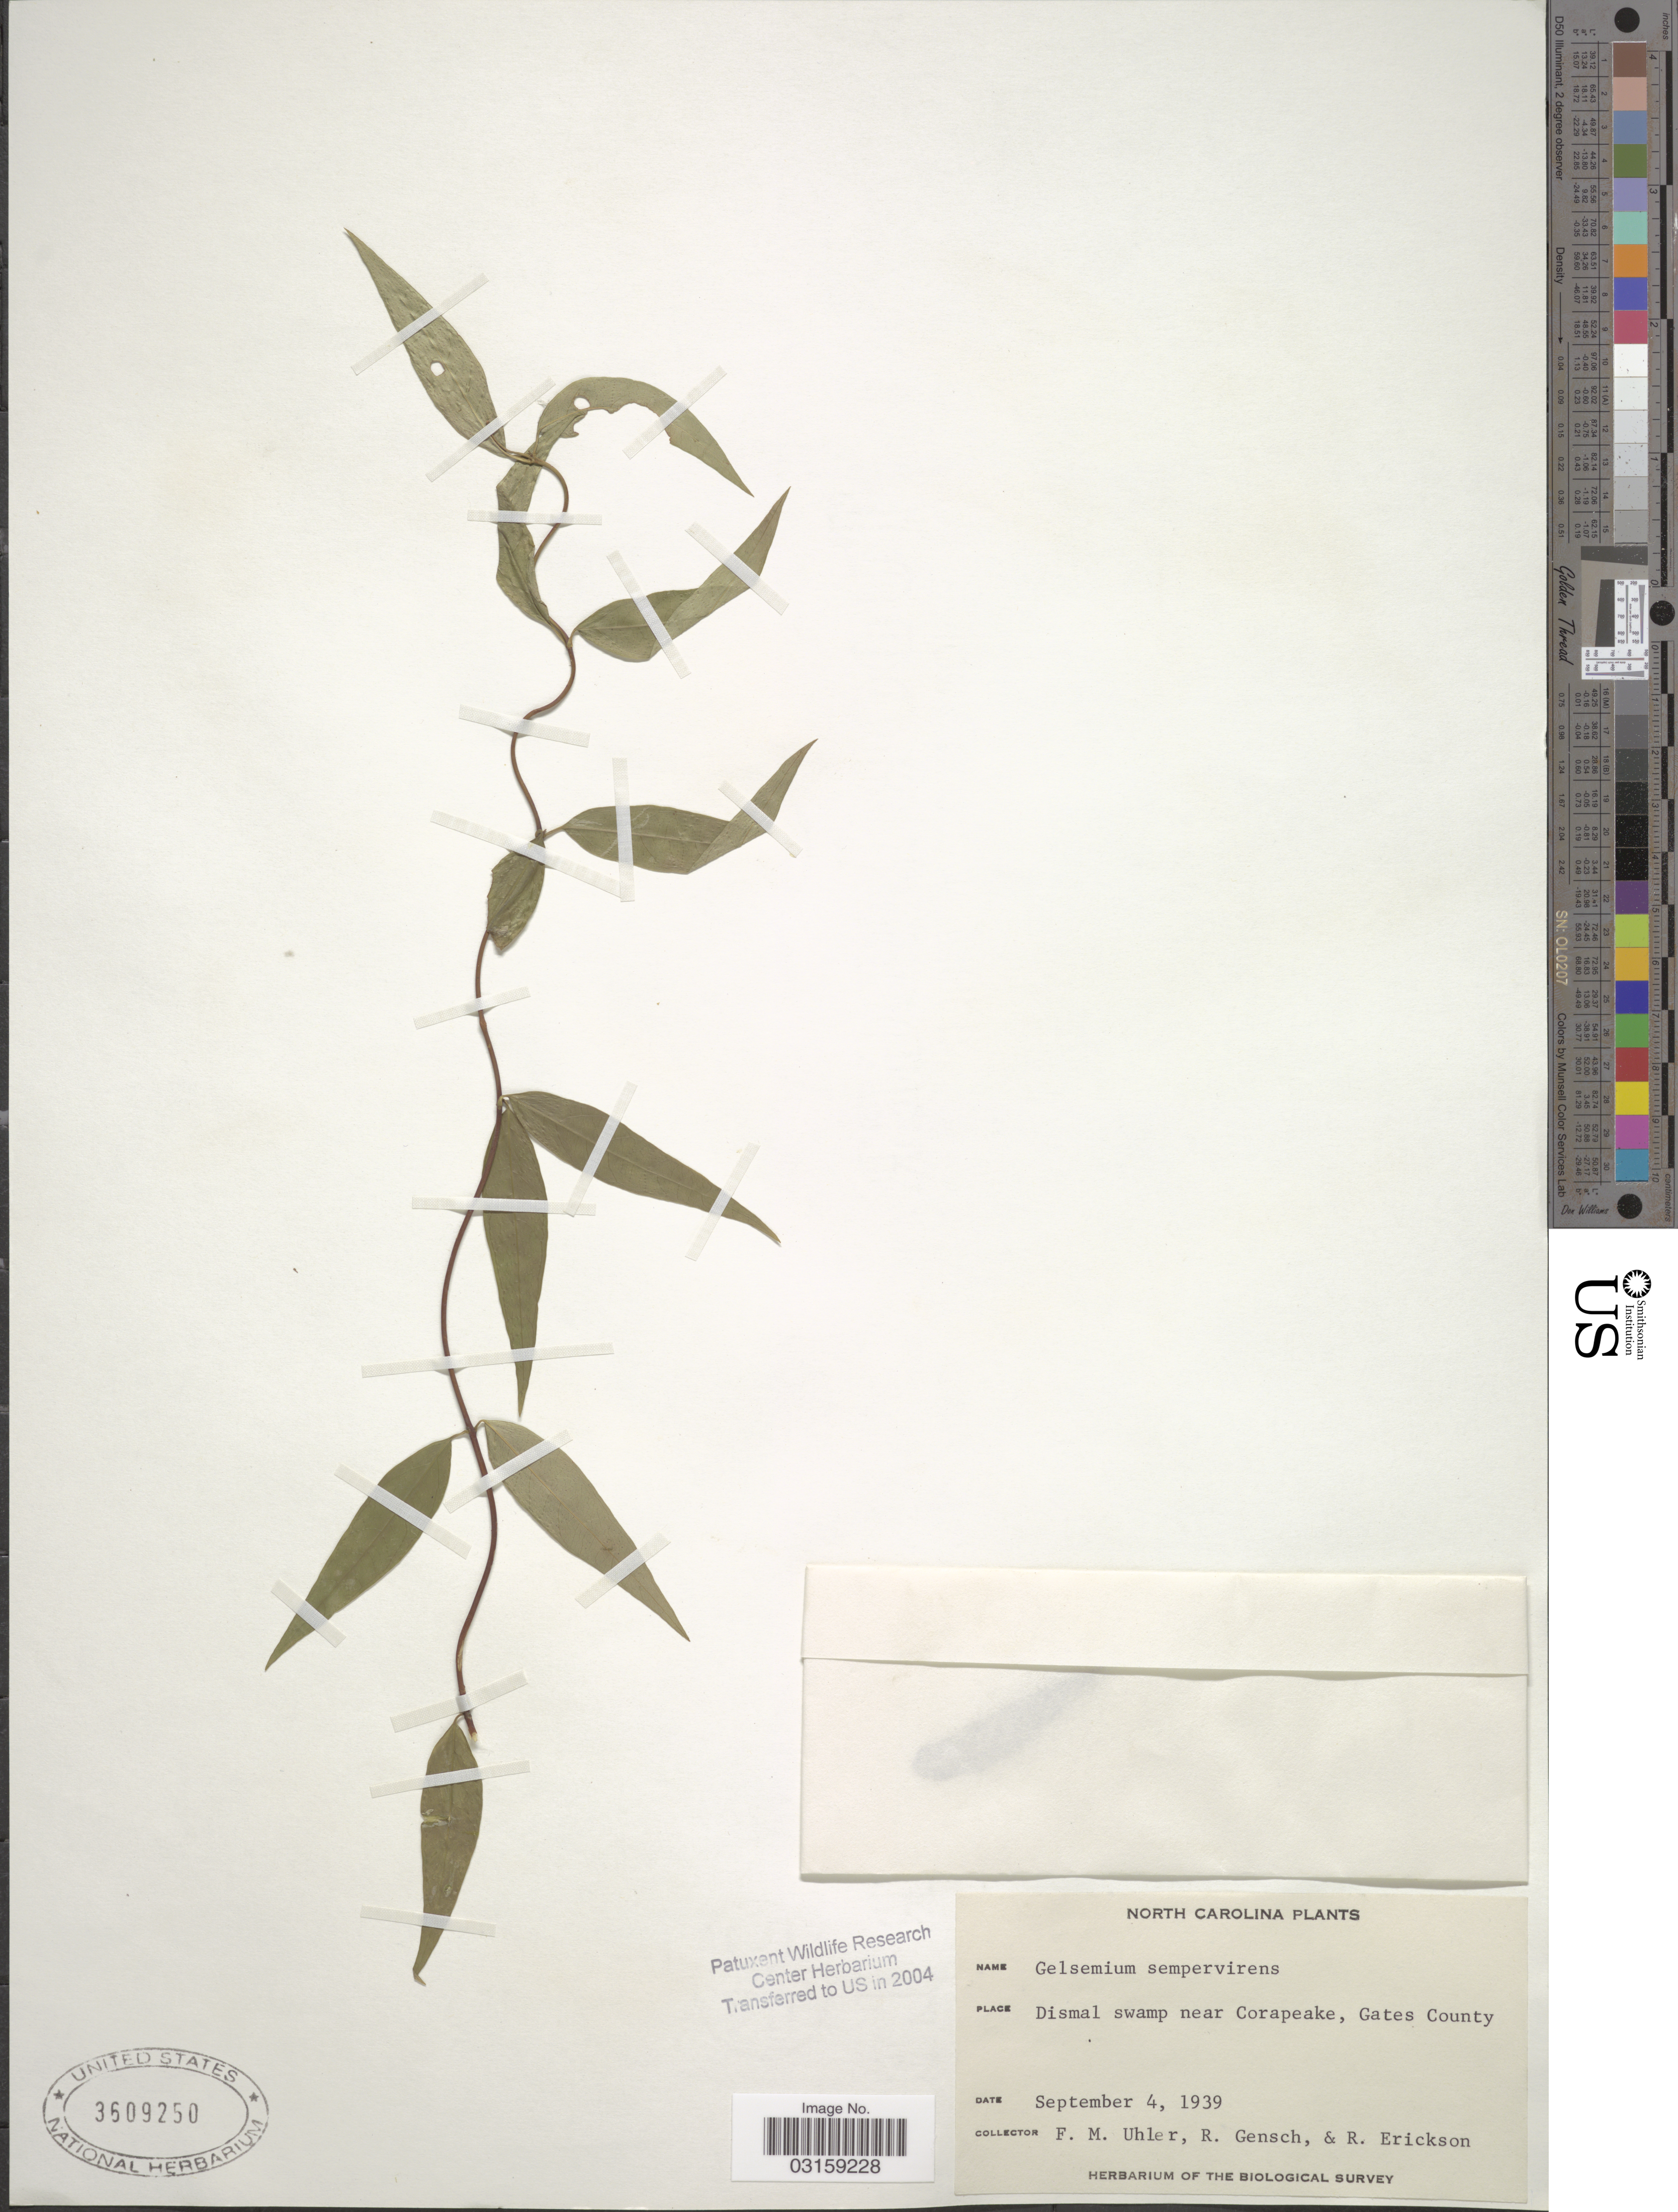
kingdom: Plantae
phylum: Tracheophyta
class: Magnoliopsida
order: Gentianales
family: Gelsemiaceae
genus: Gelsemium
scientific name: Gelsemium rankinii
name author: Small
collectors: F. M. Uhler, R. Gensch & R. Erickson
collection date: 1939-09-04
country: United States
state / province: North Carolina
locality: Dismal swamp near Corapeake, Gates County.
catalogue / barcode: US 3609250